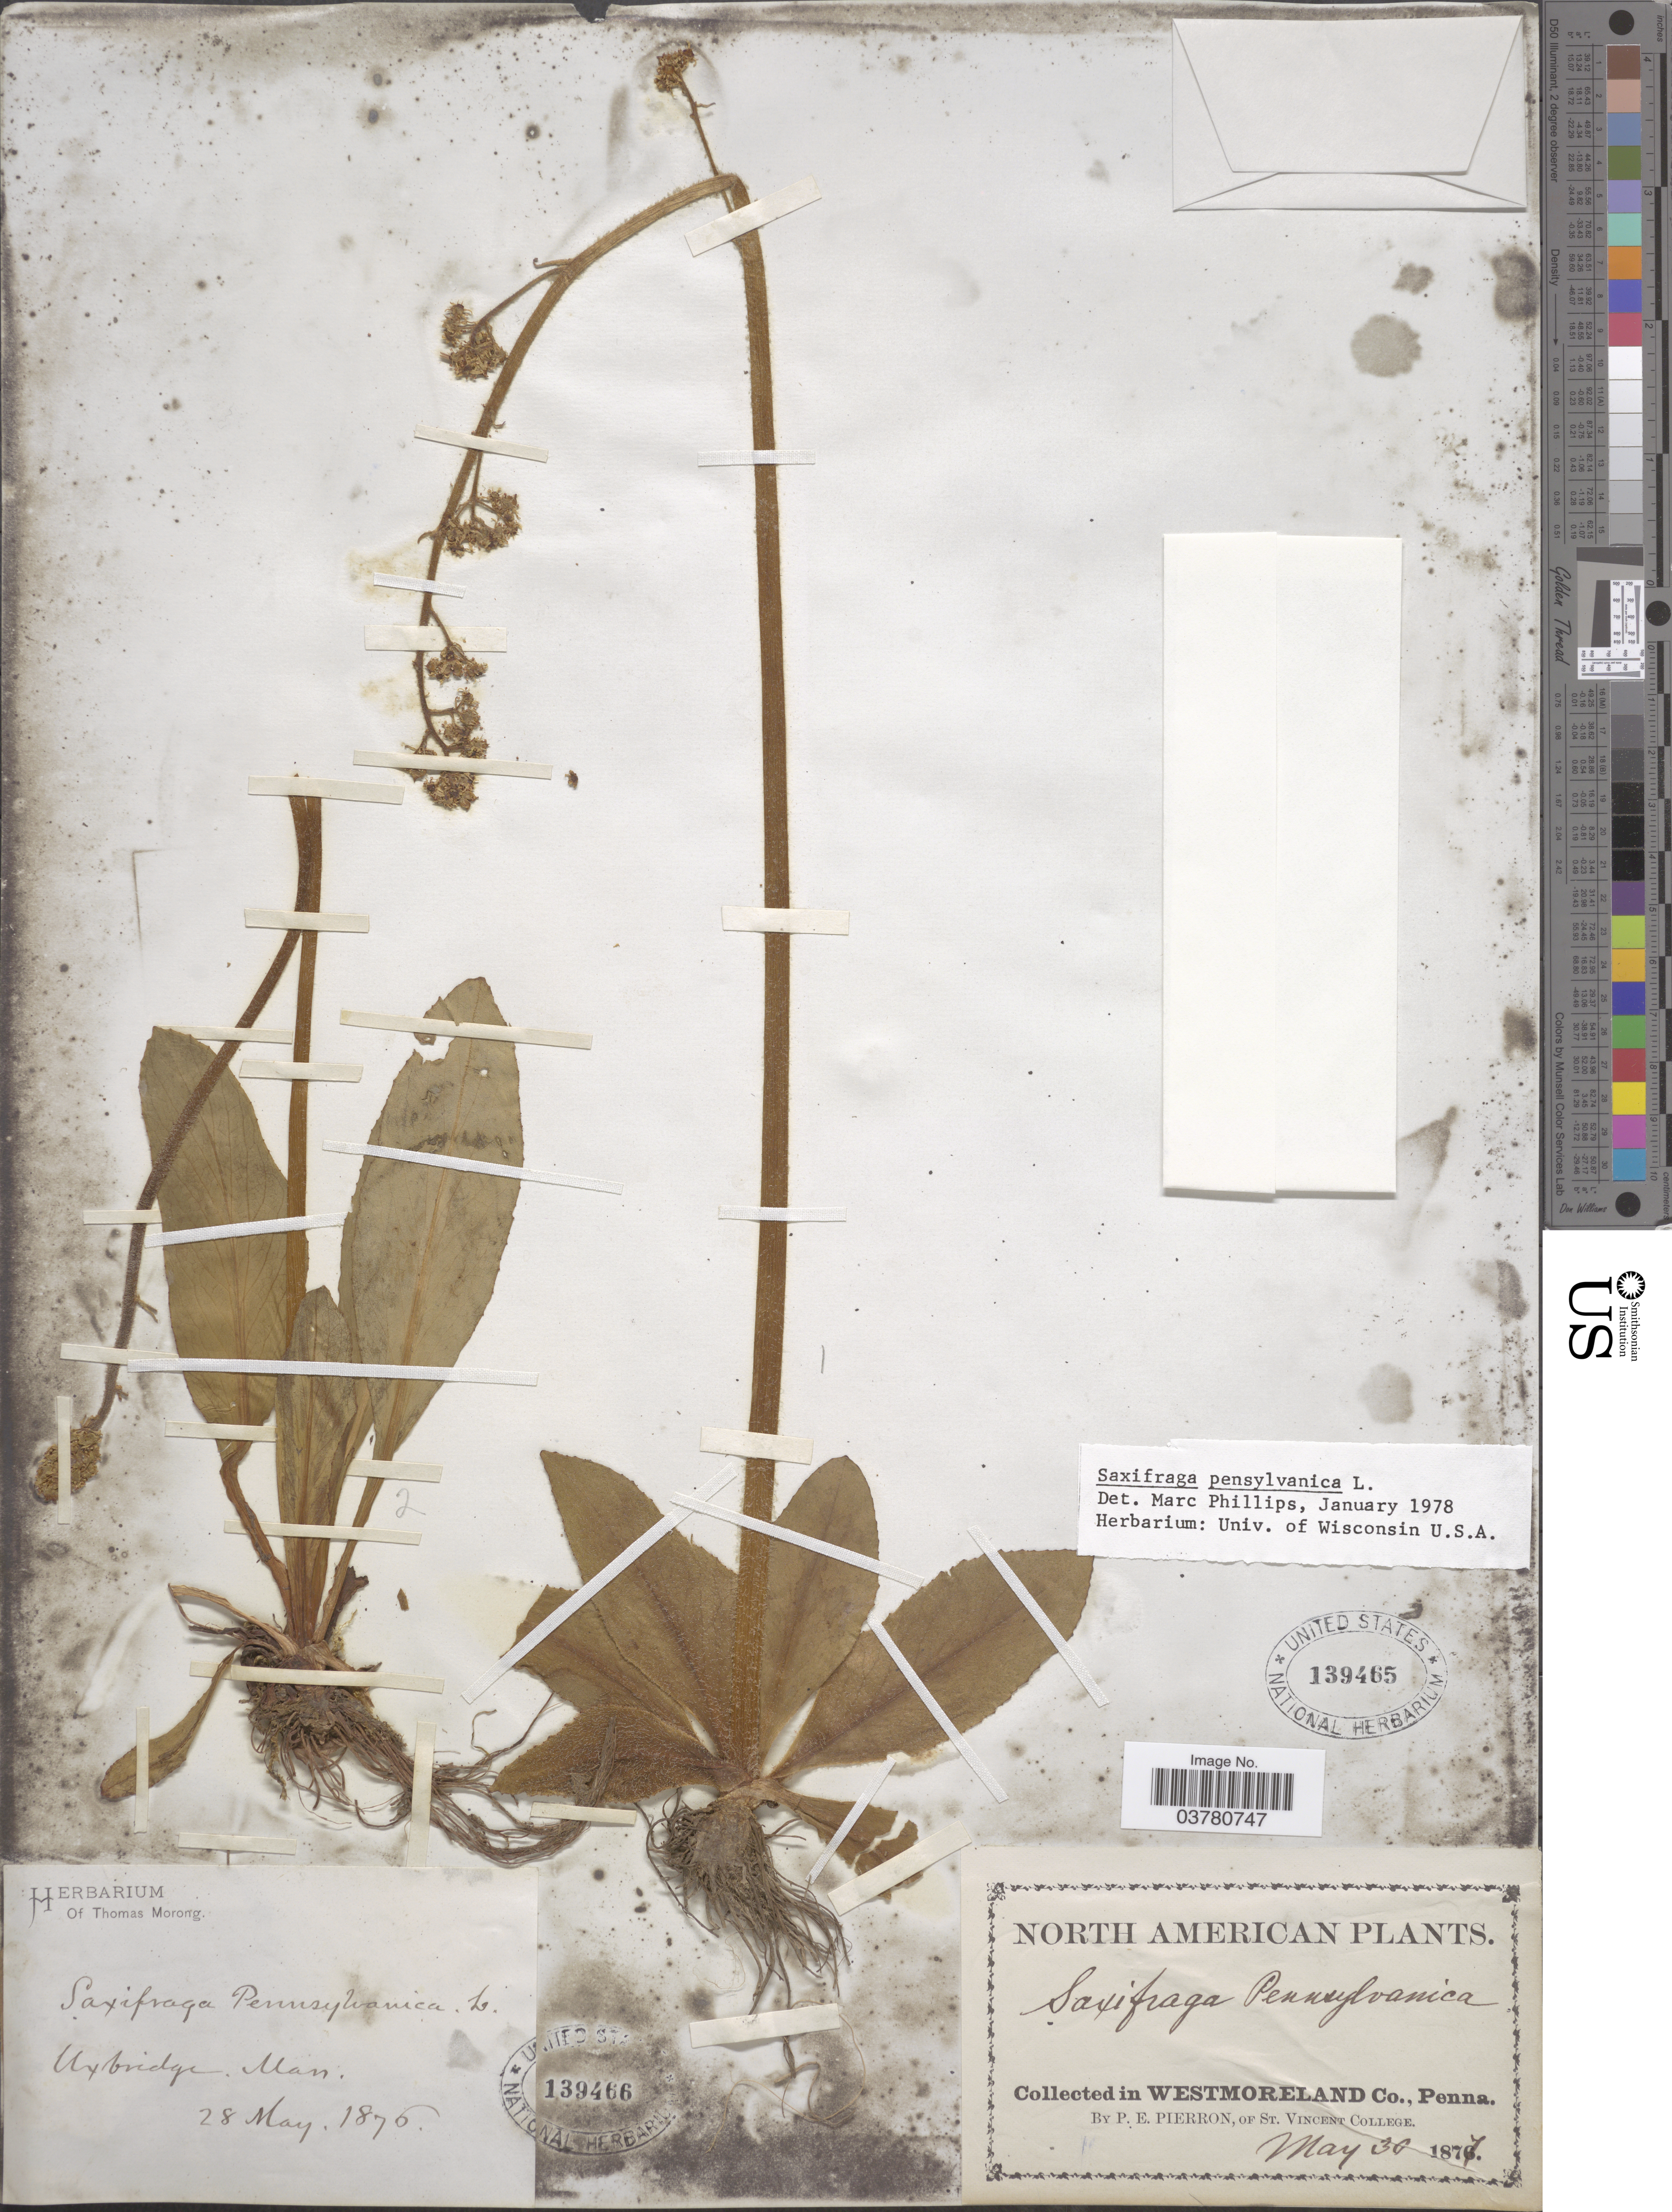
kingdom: Plantae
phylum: Tracheophyta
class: Magnoliopsida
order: Saxifragales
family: Saxifragaceae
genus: Micranthes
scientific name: Micranthes pensylvanica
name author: (L.) Haw.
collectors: P. Pierron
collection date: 1877-05-30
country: United States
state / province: Pennsylvania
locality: Westmoreland Co.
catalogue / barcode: US 139465-2